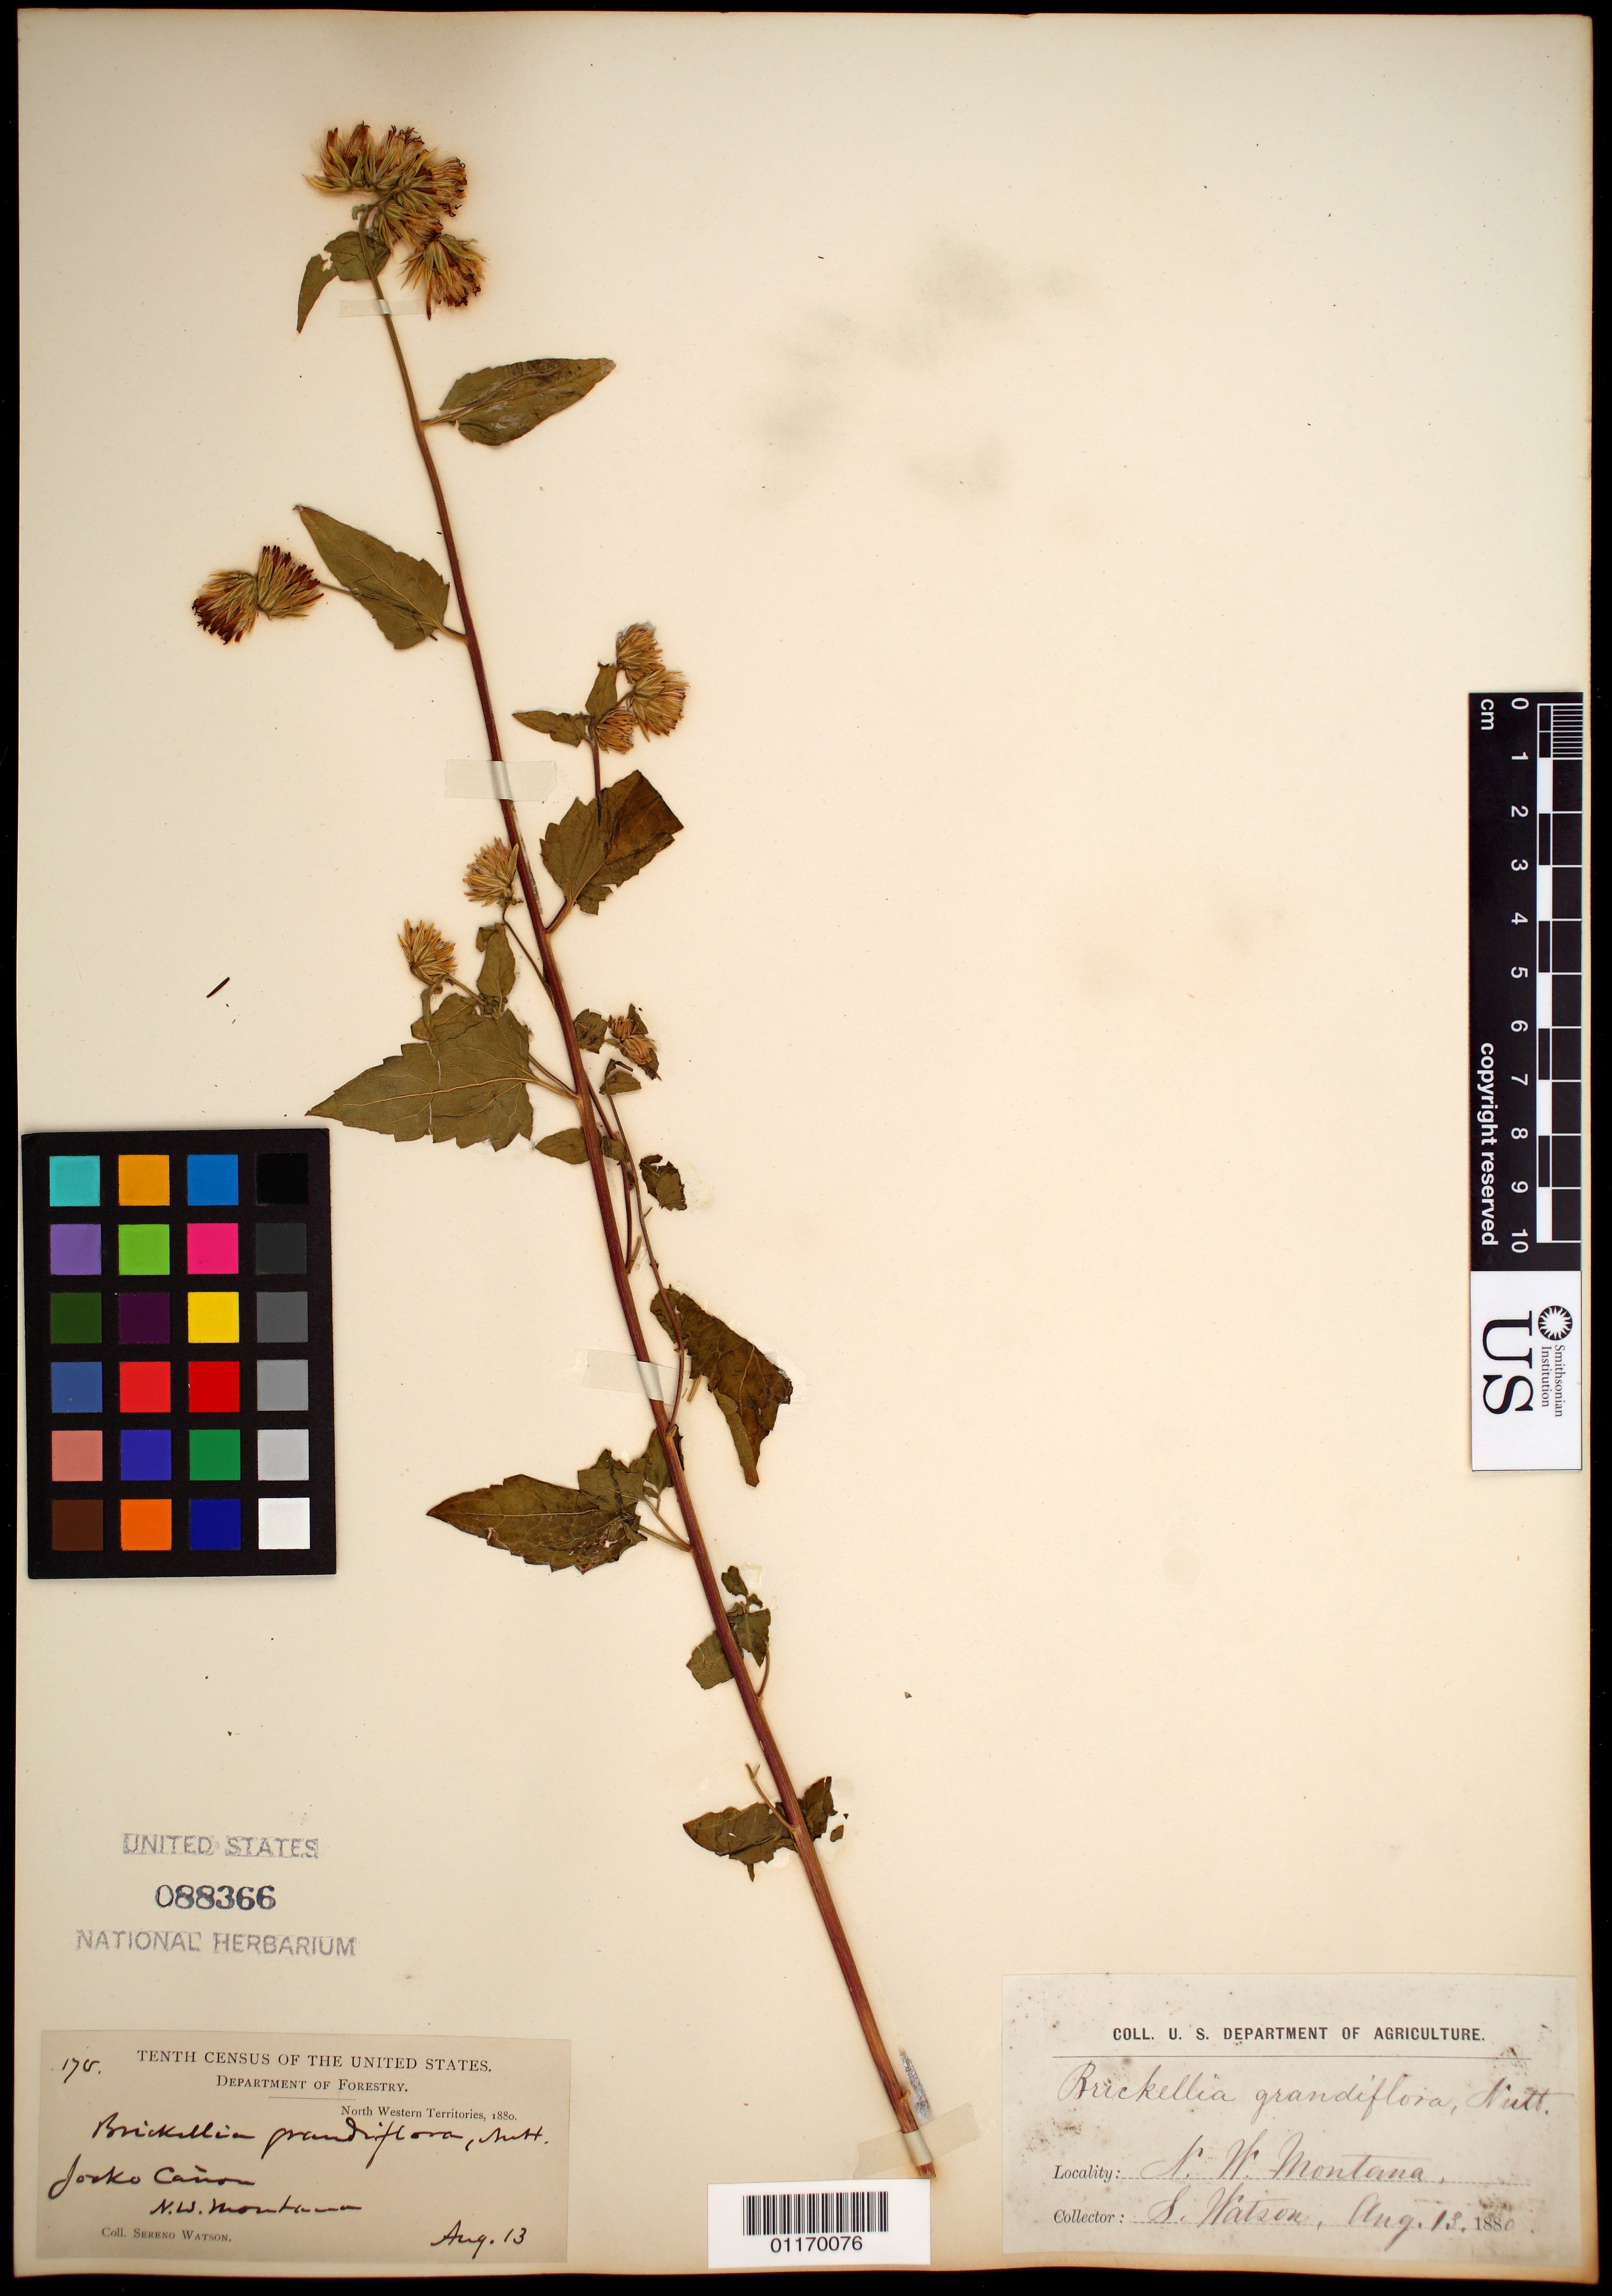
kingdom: Plantae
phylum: Tracheophyta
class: Magnoliopsida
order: Asterales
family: Asteraceae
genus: Brickellia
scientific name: Brickellia grandiflora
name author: (Hook.) Nutt.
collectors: S. Watson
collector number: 178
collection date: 1880-08-13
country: United States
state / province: Montana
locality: Jocko Canyon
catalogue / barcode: US 88366